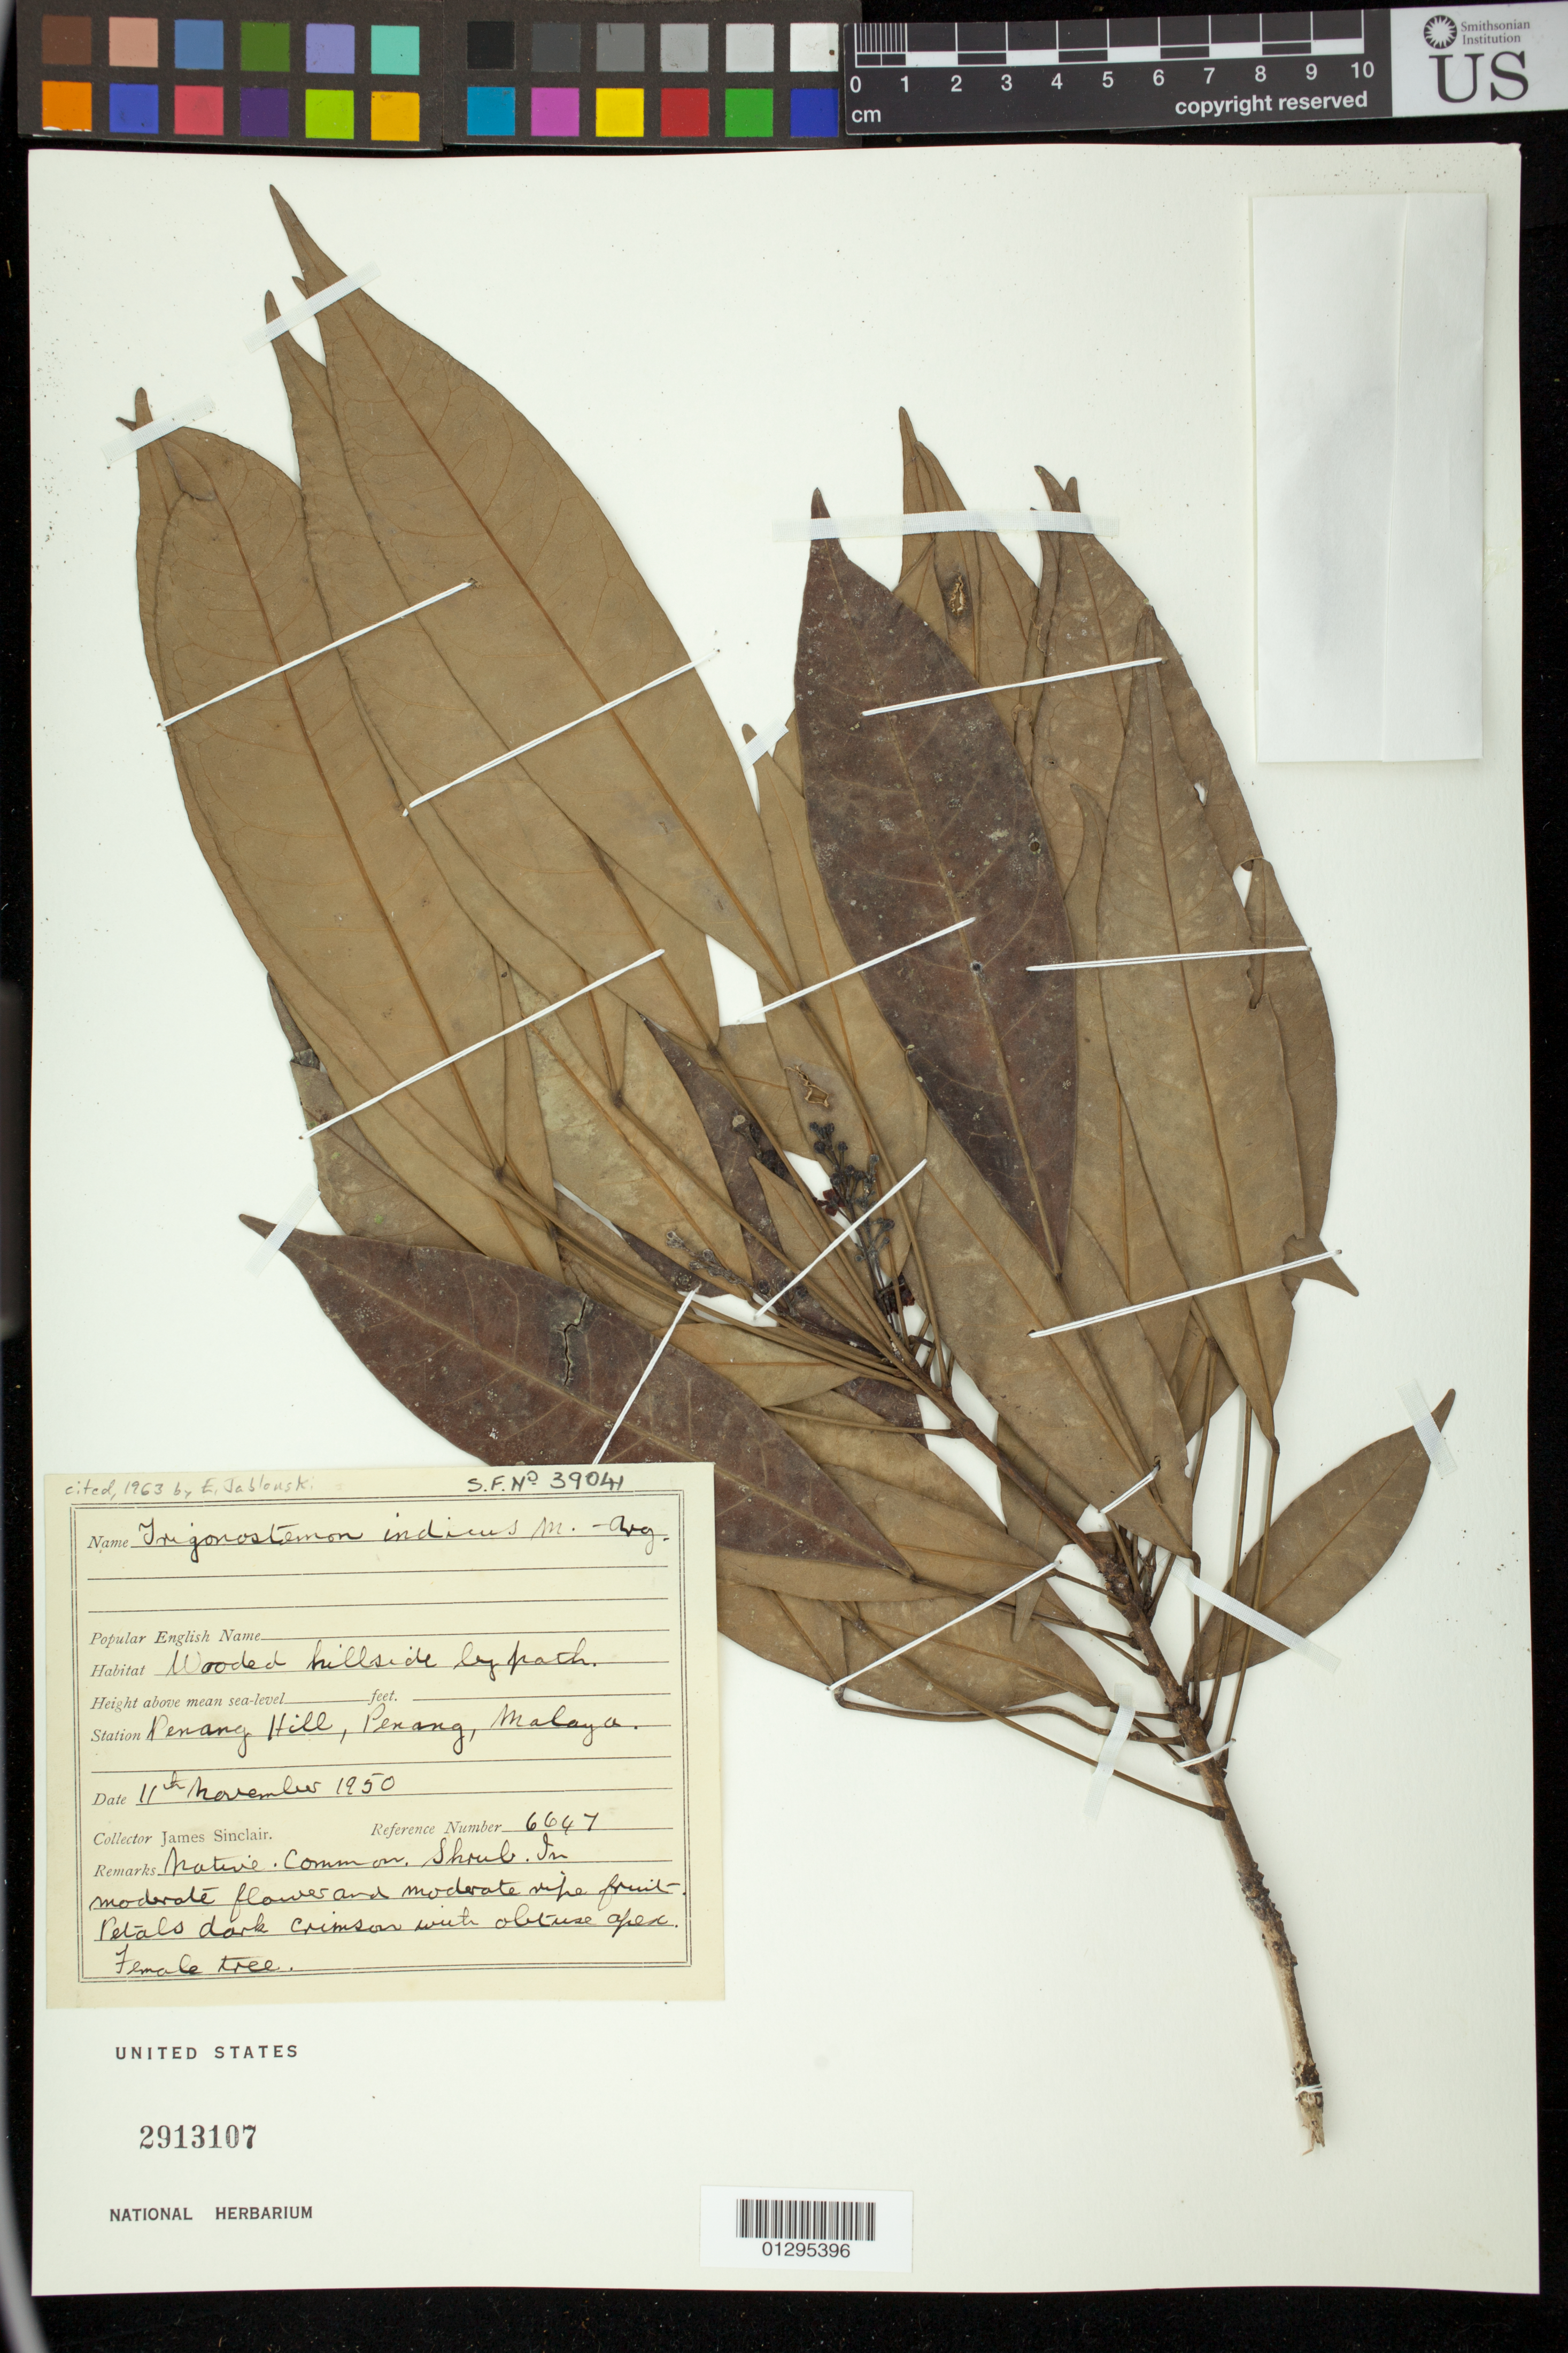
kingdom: Plantae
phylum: Tracheophyta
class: Magnoliopsida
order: Malpighiales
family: Euphorbiaceae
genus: Trigonostemon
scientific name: Trigonostemon indicus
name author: (Baill.) Merr.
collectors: J. Sinclair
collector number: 6647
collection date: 1950-11-11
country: Malaysia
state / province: Pinang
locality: Penang Hill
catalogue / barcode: US 2913107